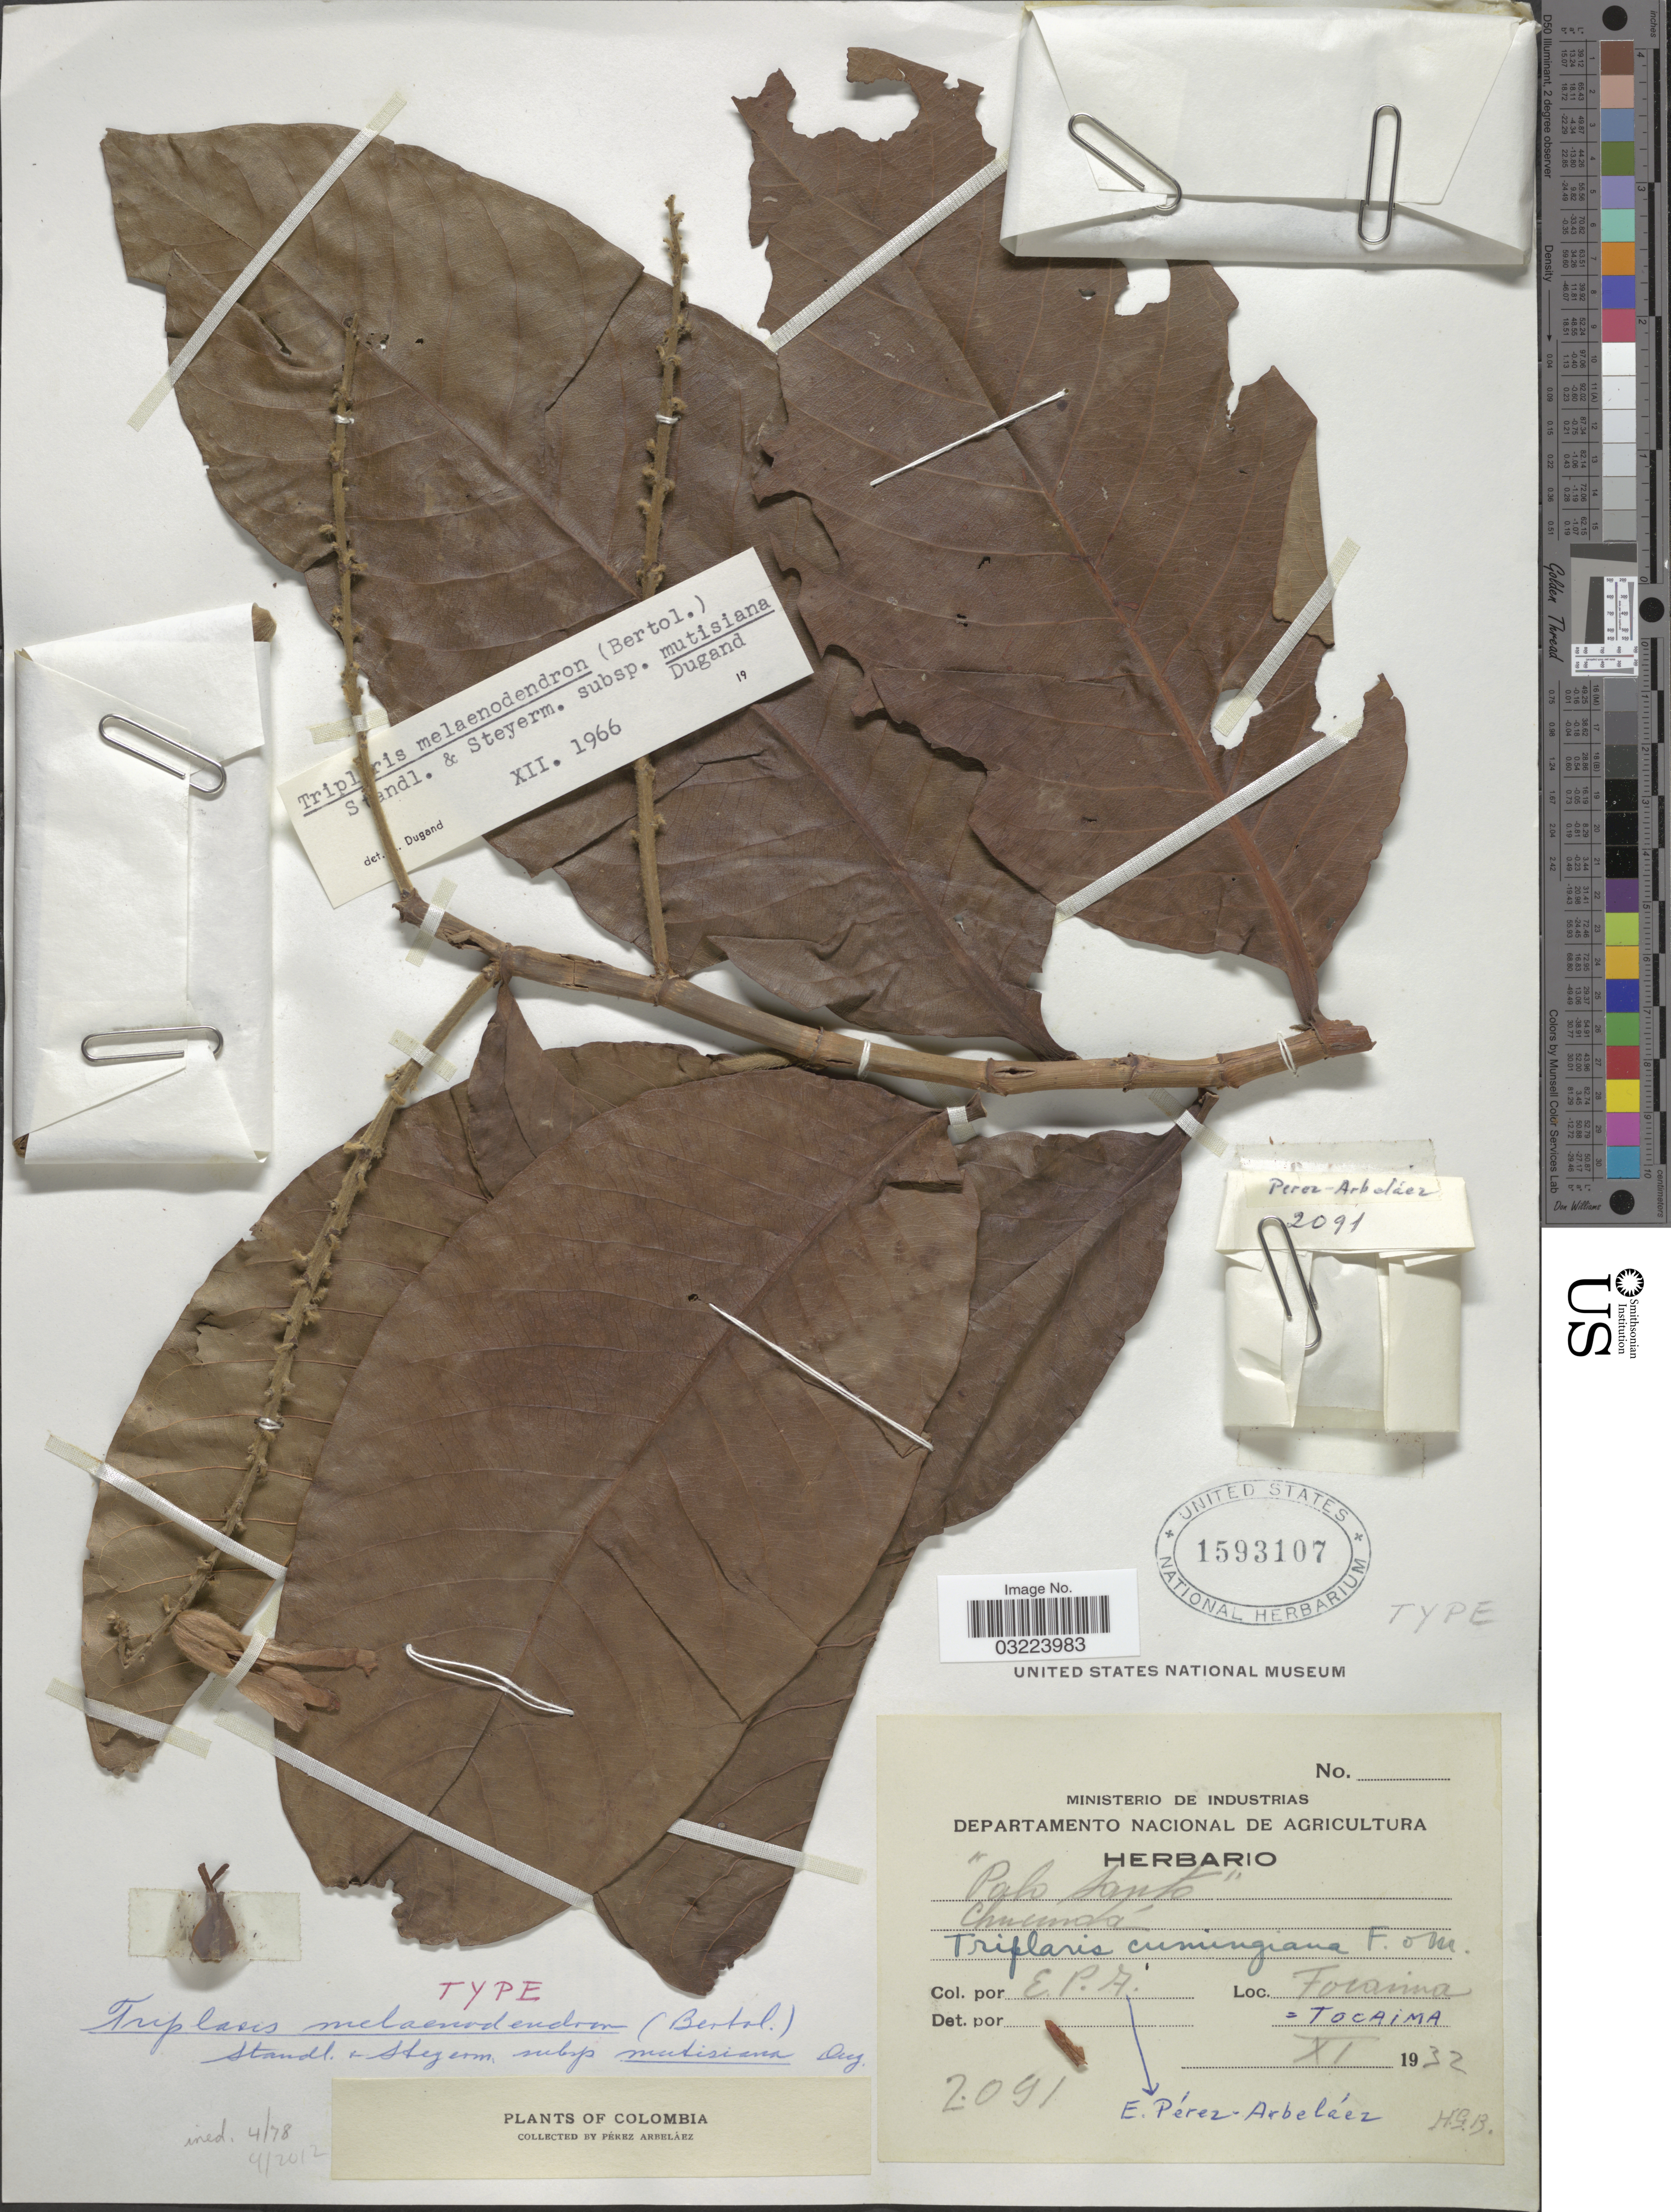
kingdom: Plantae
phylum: Tracheophyta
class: Magnoliopsida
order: Caryophyllales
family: Polygonaceae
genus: Triplaris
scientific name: Triplaris melaenodendron subsp. colombiana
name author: (Meisn.) Brandbyge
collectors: E. Pérez Arbeláez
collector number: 2091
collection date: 1932-11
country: Colombia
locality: Tocaima.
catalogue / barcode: US 1593107